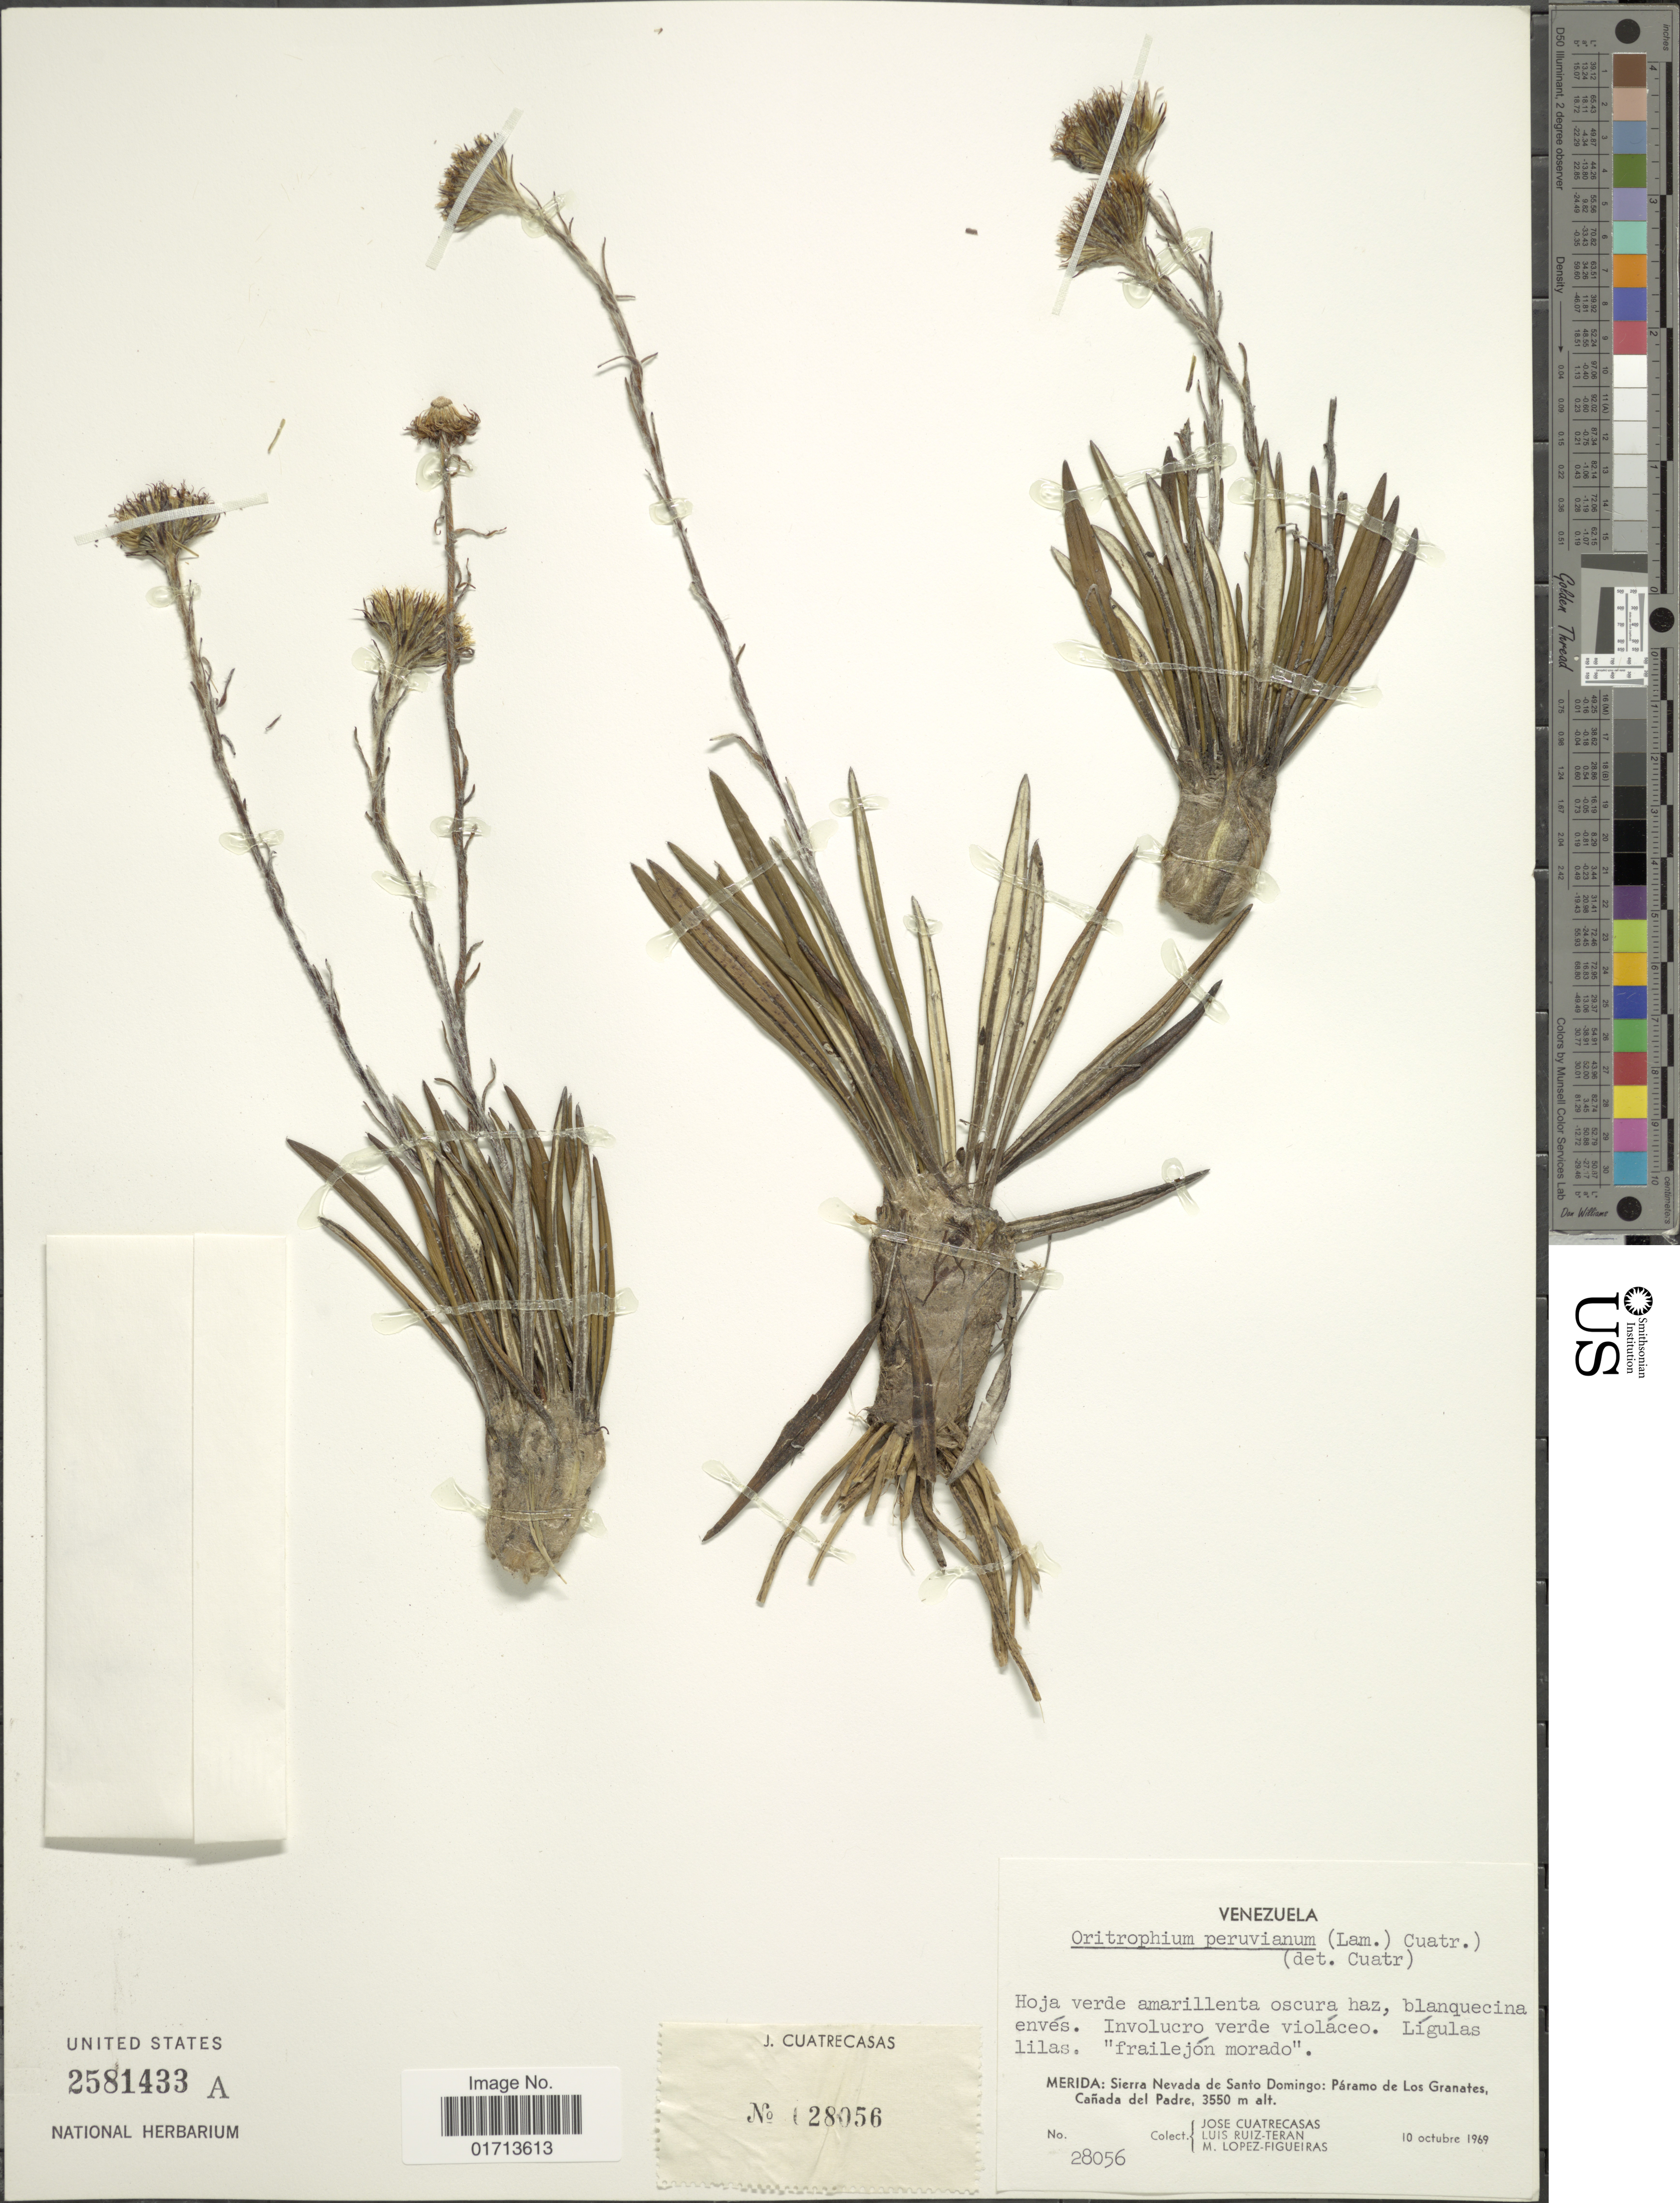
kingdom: Plantae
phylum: Tracheophyta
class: Magnoliopsida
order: Asterales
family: Asteraceae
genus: Oritrophium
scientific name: Oritrophium peruvianum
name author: (Lam.) Cuatrec.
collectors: J. Cuatrecasas, L. Teran & M. Lopéz-F.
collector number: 28056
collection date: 1969-10-10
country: Venezuela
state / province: Mérida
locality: Sierra Nevada de Santo Domingo: Paramo de Los Granates, Canada del Padre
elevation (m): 3550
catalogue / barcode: US 2581433A